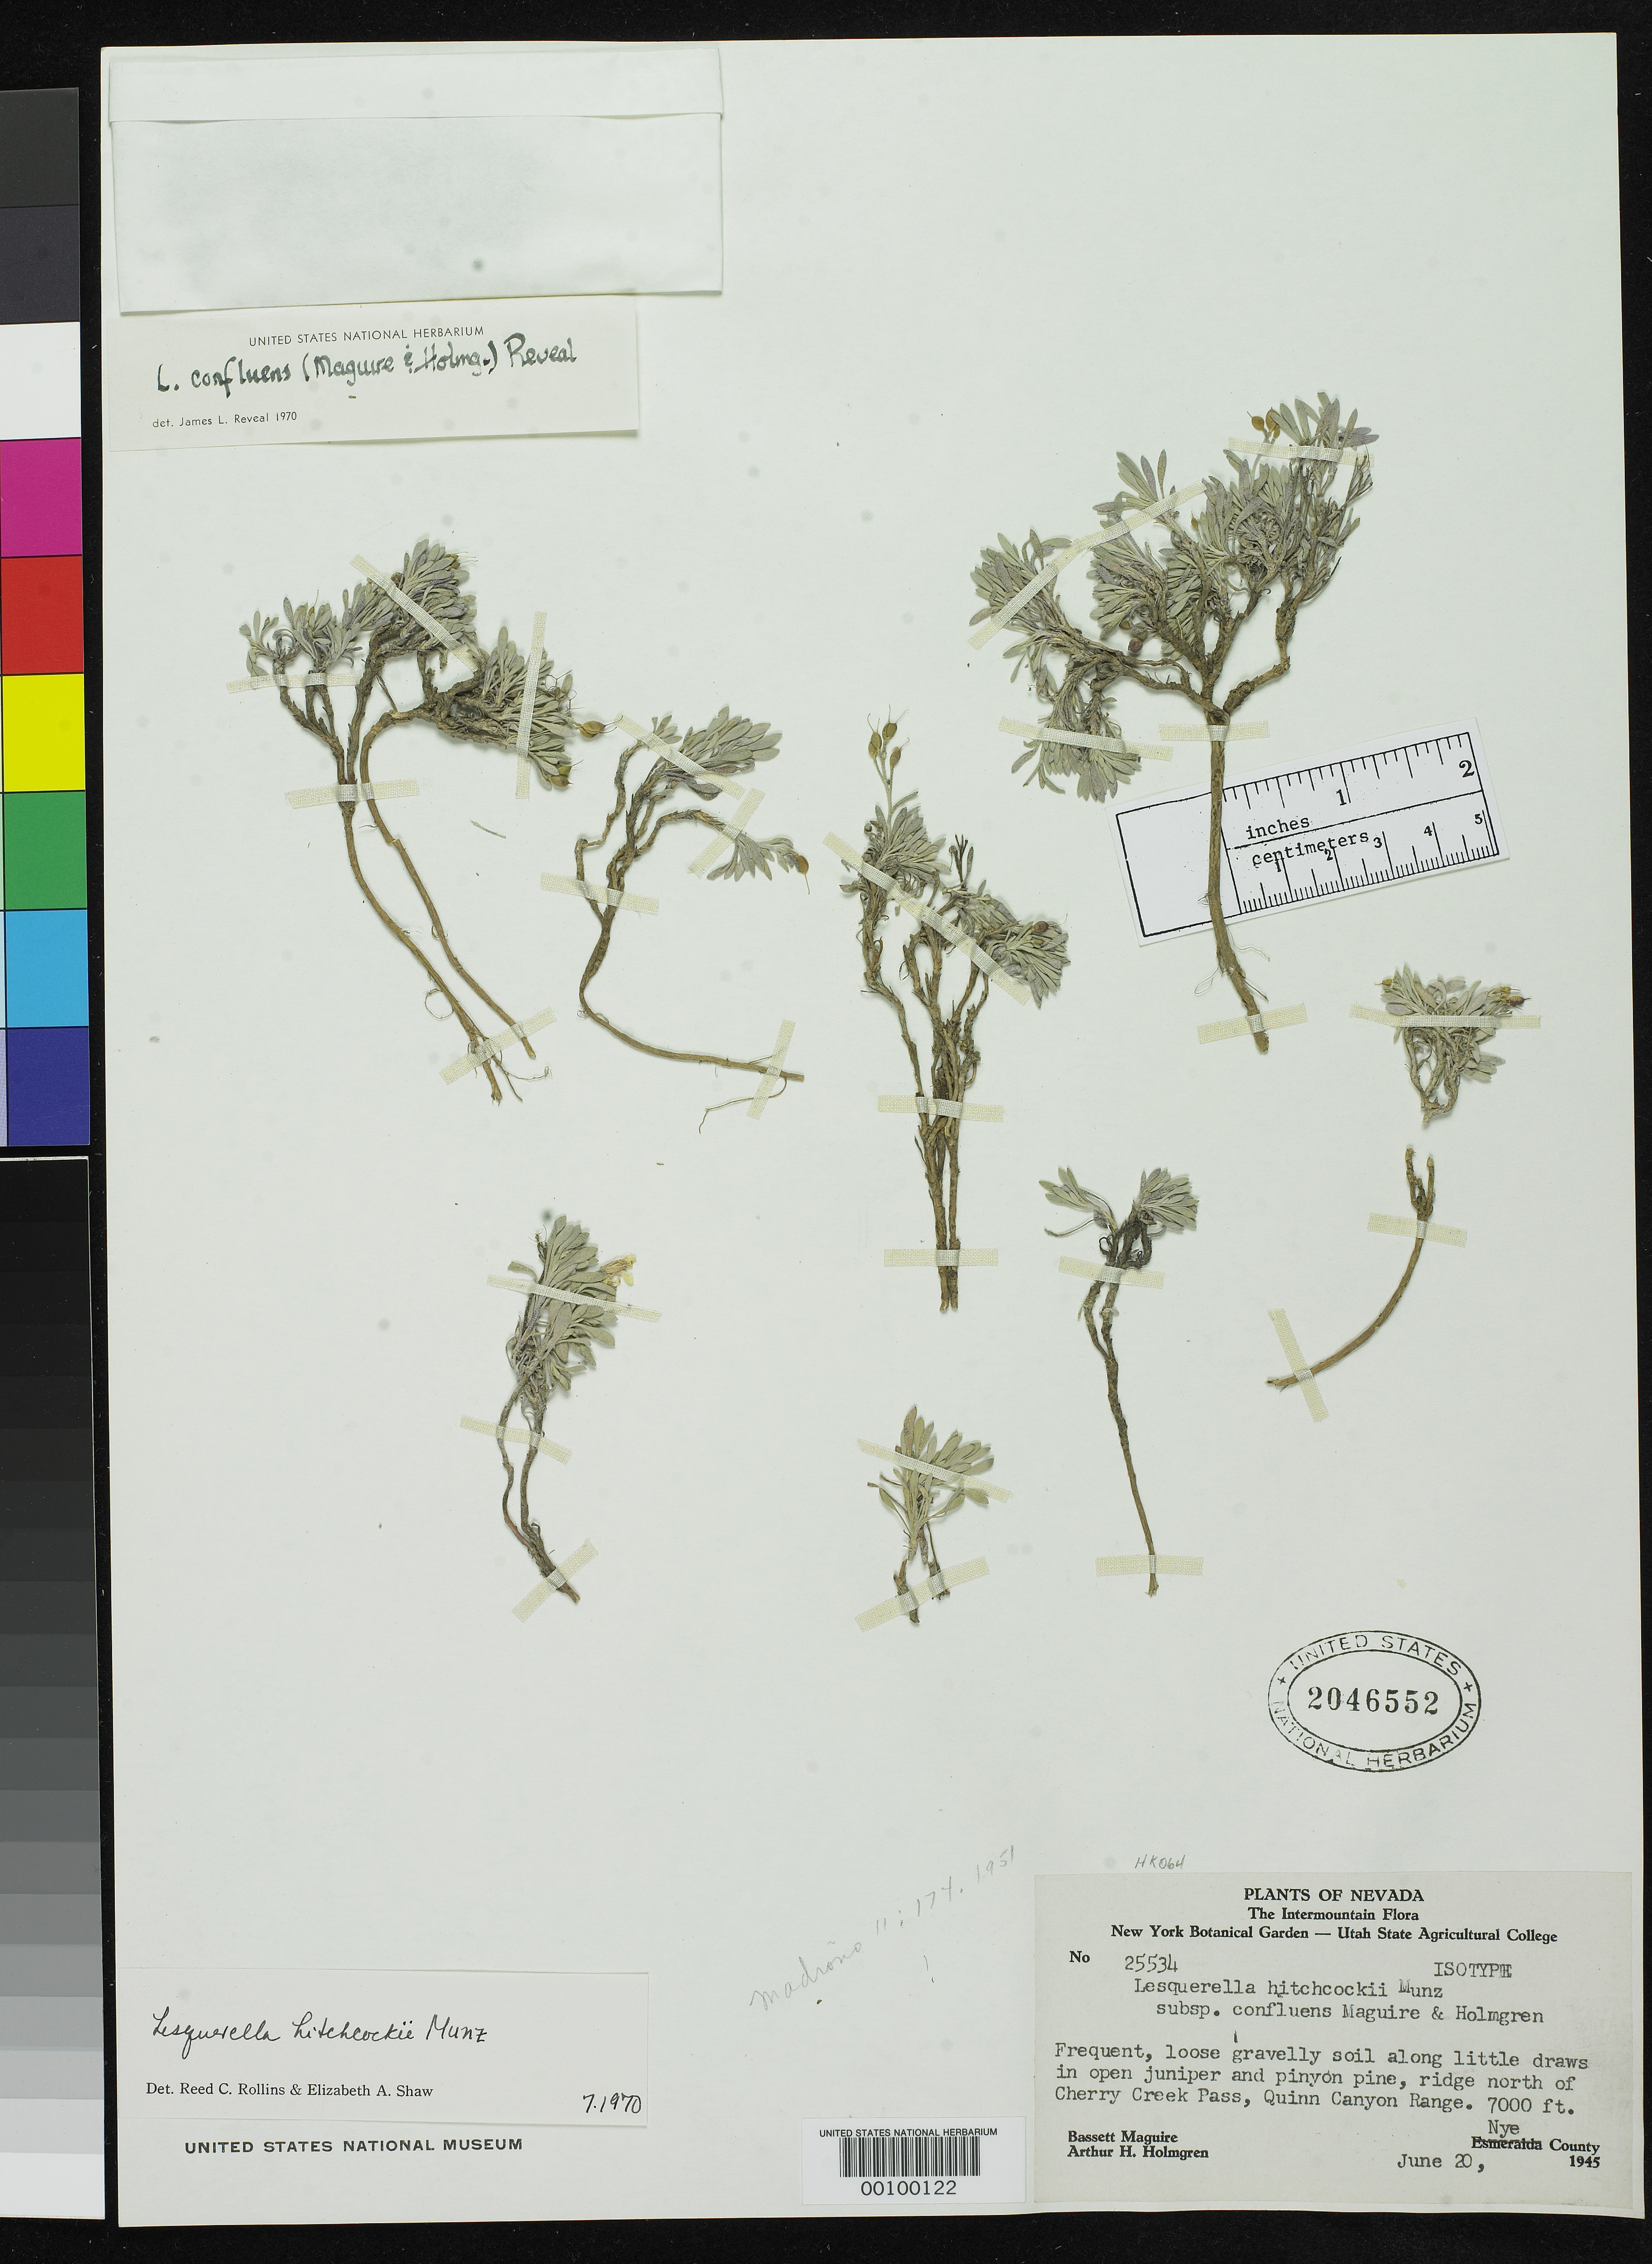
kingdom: Plantae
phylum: Tracheophyta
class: Magnoliopsida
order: Brassicales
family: Brassicaceae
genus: Lesquerella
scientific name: Lesquerella hitchcockii subsp. confluens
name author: Maguire & A.H. Holmgren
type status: Isotype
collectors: B. Maguire & A. H. Holmgren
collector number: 25534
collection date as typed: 20 Jun 1945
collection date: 1945-06-20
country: United States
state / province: Nevada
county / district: Nye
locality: Ridge N of Cherry Creek Pass, Quinn Canyon Range.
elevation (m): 2134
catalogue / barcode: US 2046552